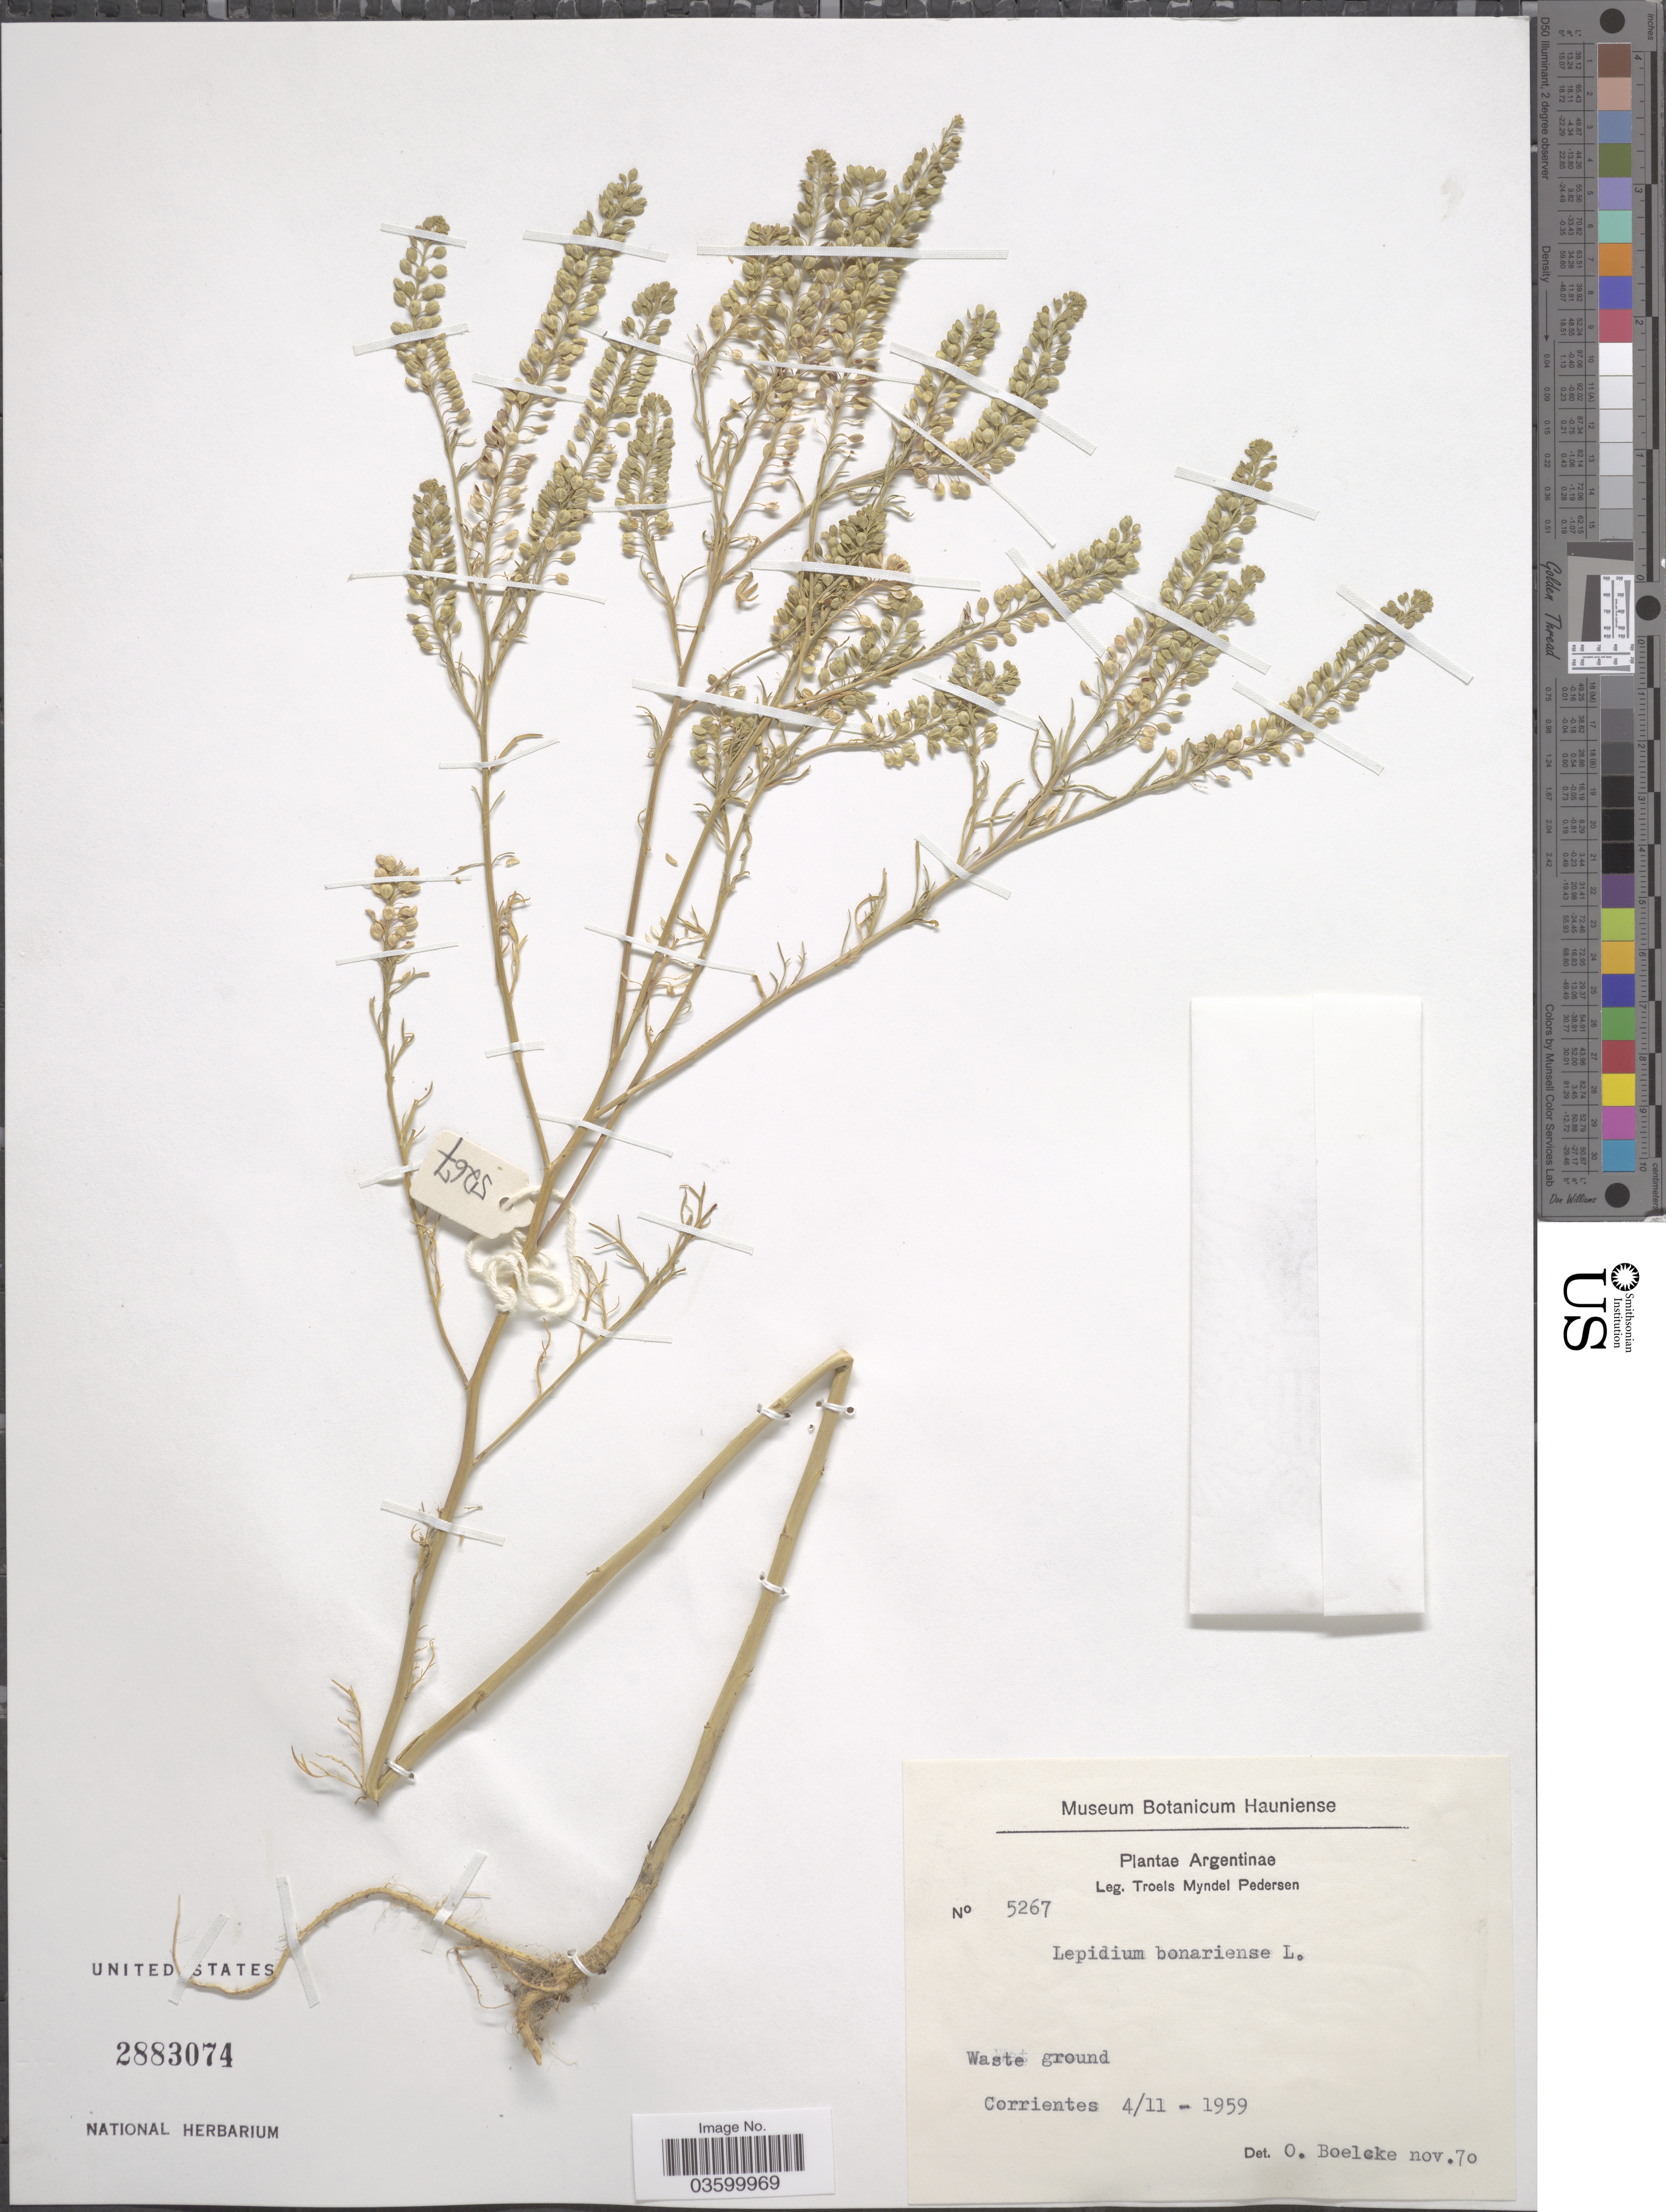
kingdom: Plantae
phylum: Tracheophyta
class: Magnoliopsida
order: Brassicales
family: Brassicaceae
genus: Lepidium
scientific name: Lepidium bonariense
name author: L.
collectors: T. Pederson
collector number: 5267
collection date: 1959-11-04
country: Argentina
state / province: Corrientes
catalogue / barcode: US 2883074